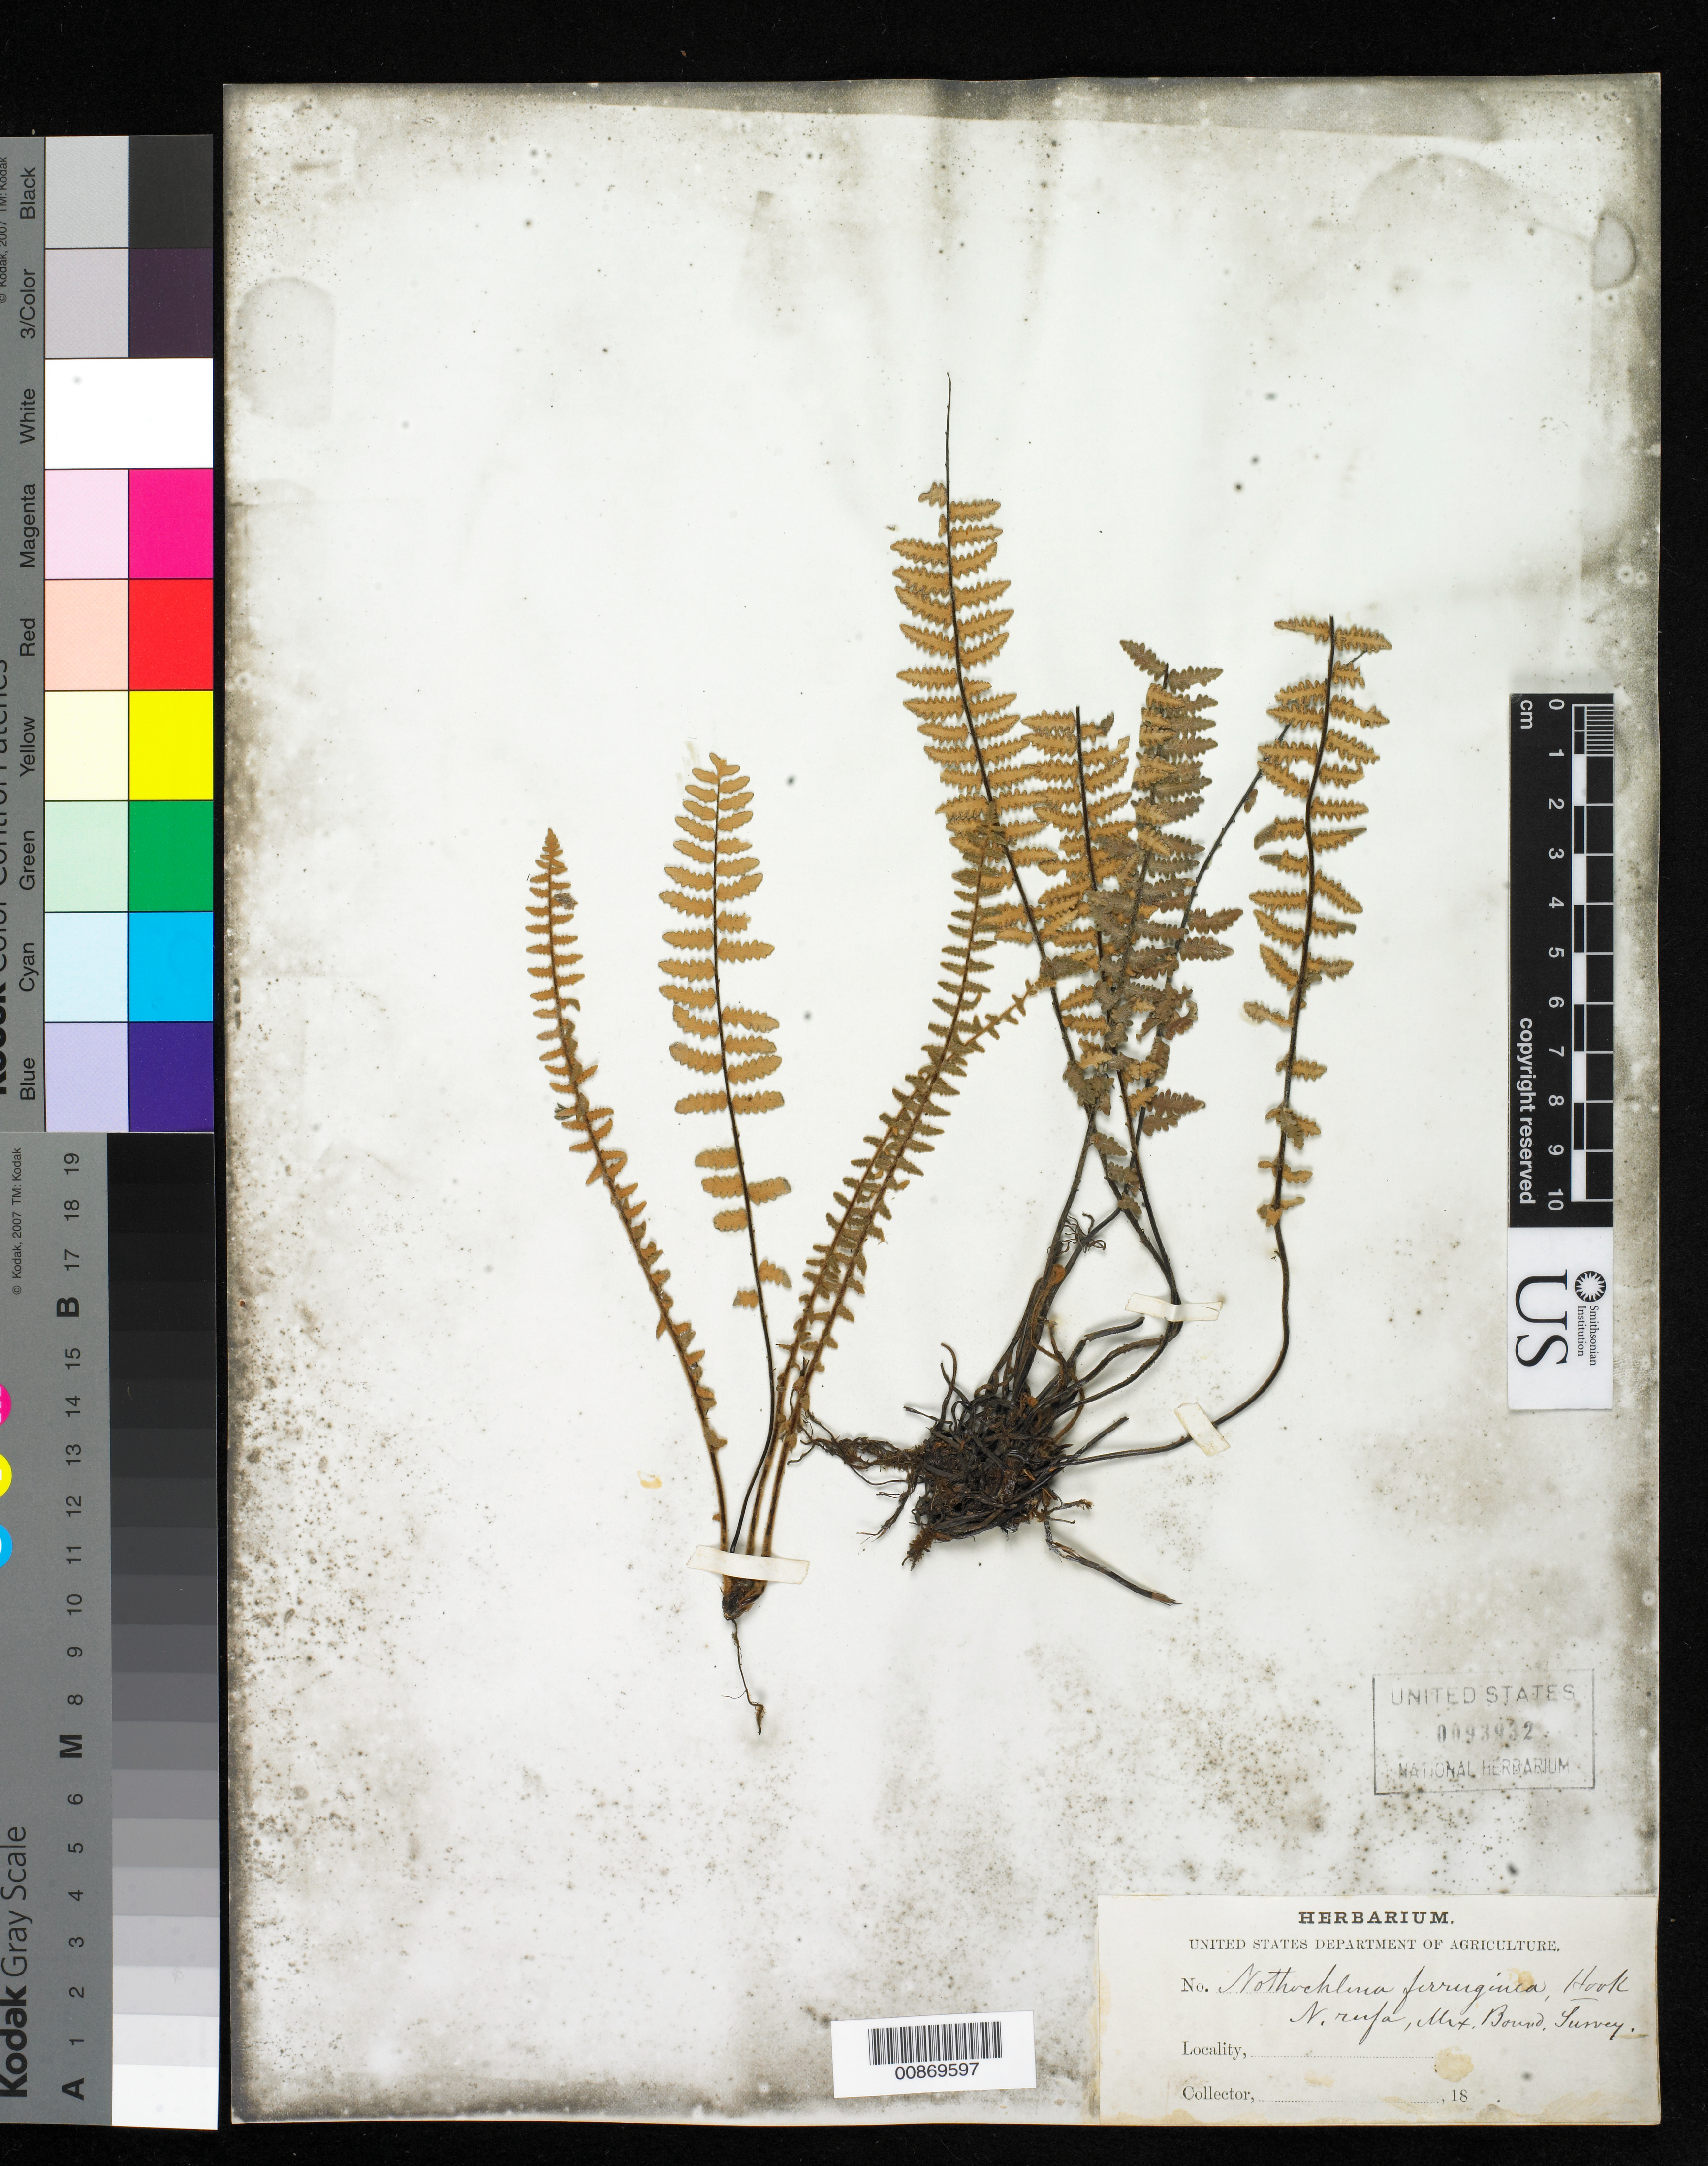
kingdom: Plantae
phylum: Tracheophyta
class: Polypodiopsida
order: Polypodiales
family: Pteridaceae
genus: Myriopteris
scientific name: Myriopteris aurea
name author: (Poir.) Grusz & Windham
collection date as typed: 18--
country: United States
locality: USA, Mexican Boundary Survey.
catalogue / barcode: US 93932